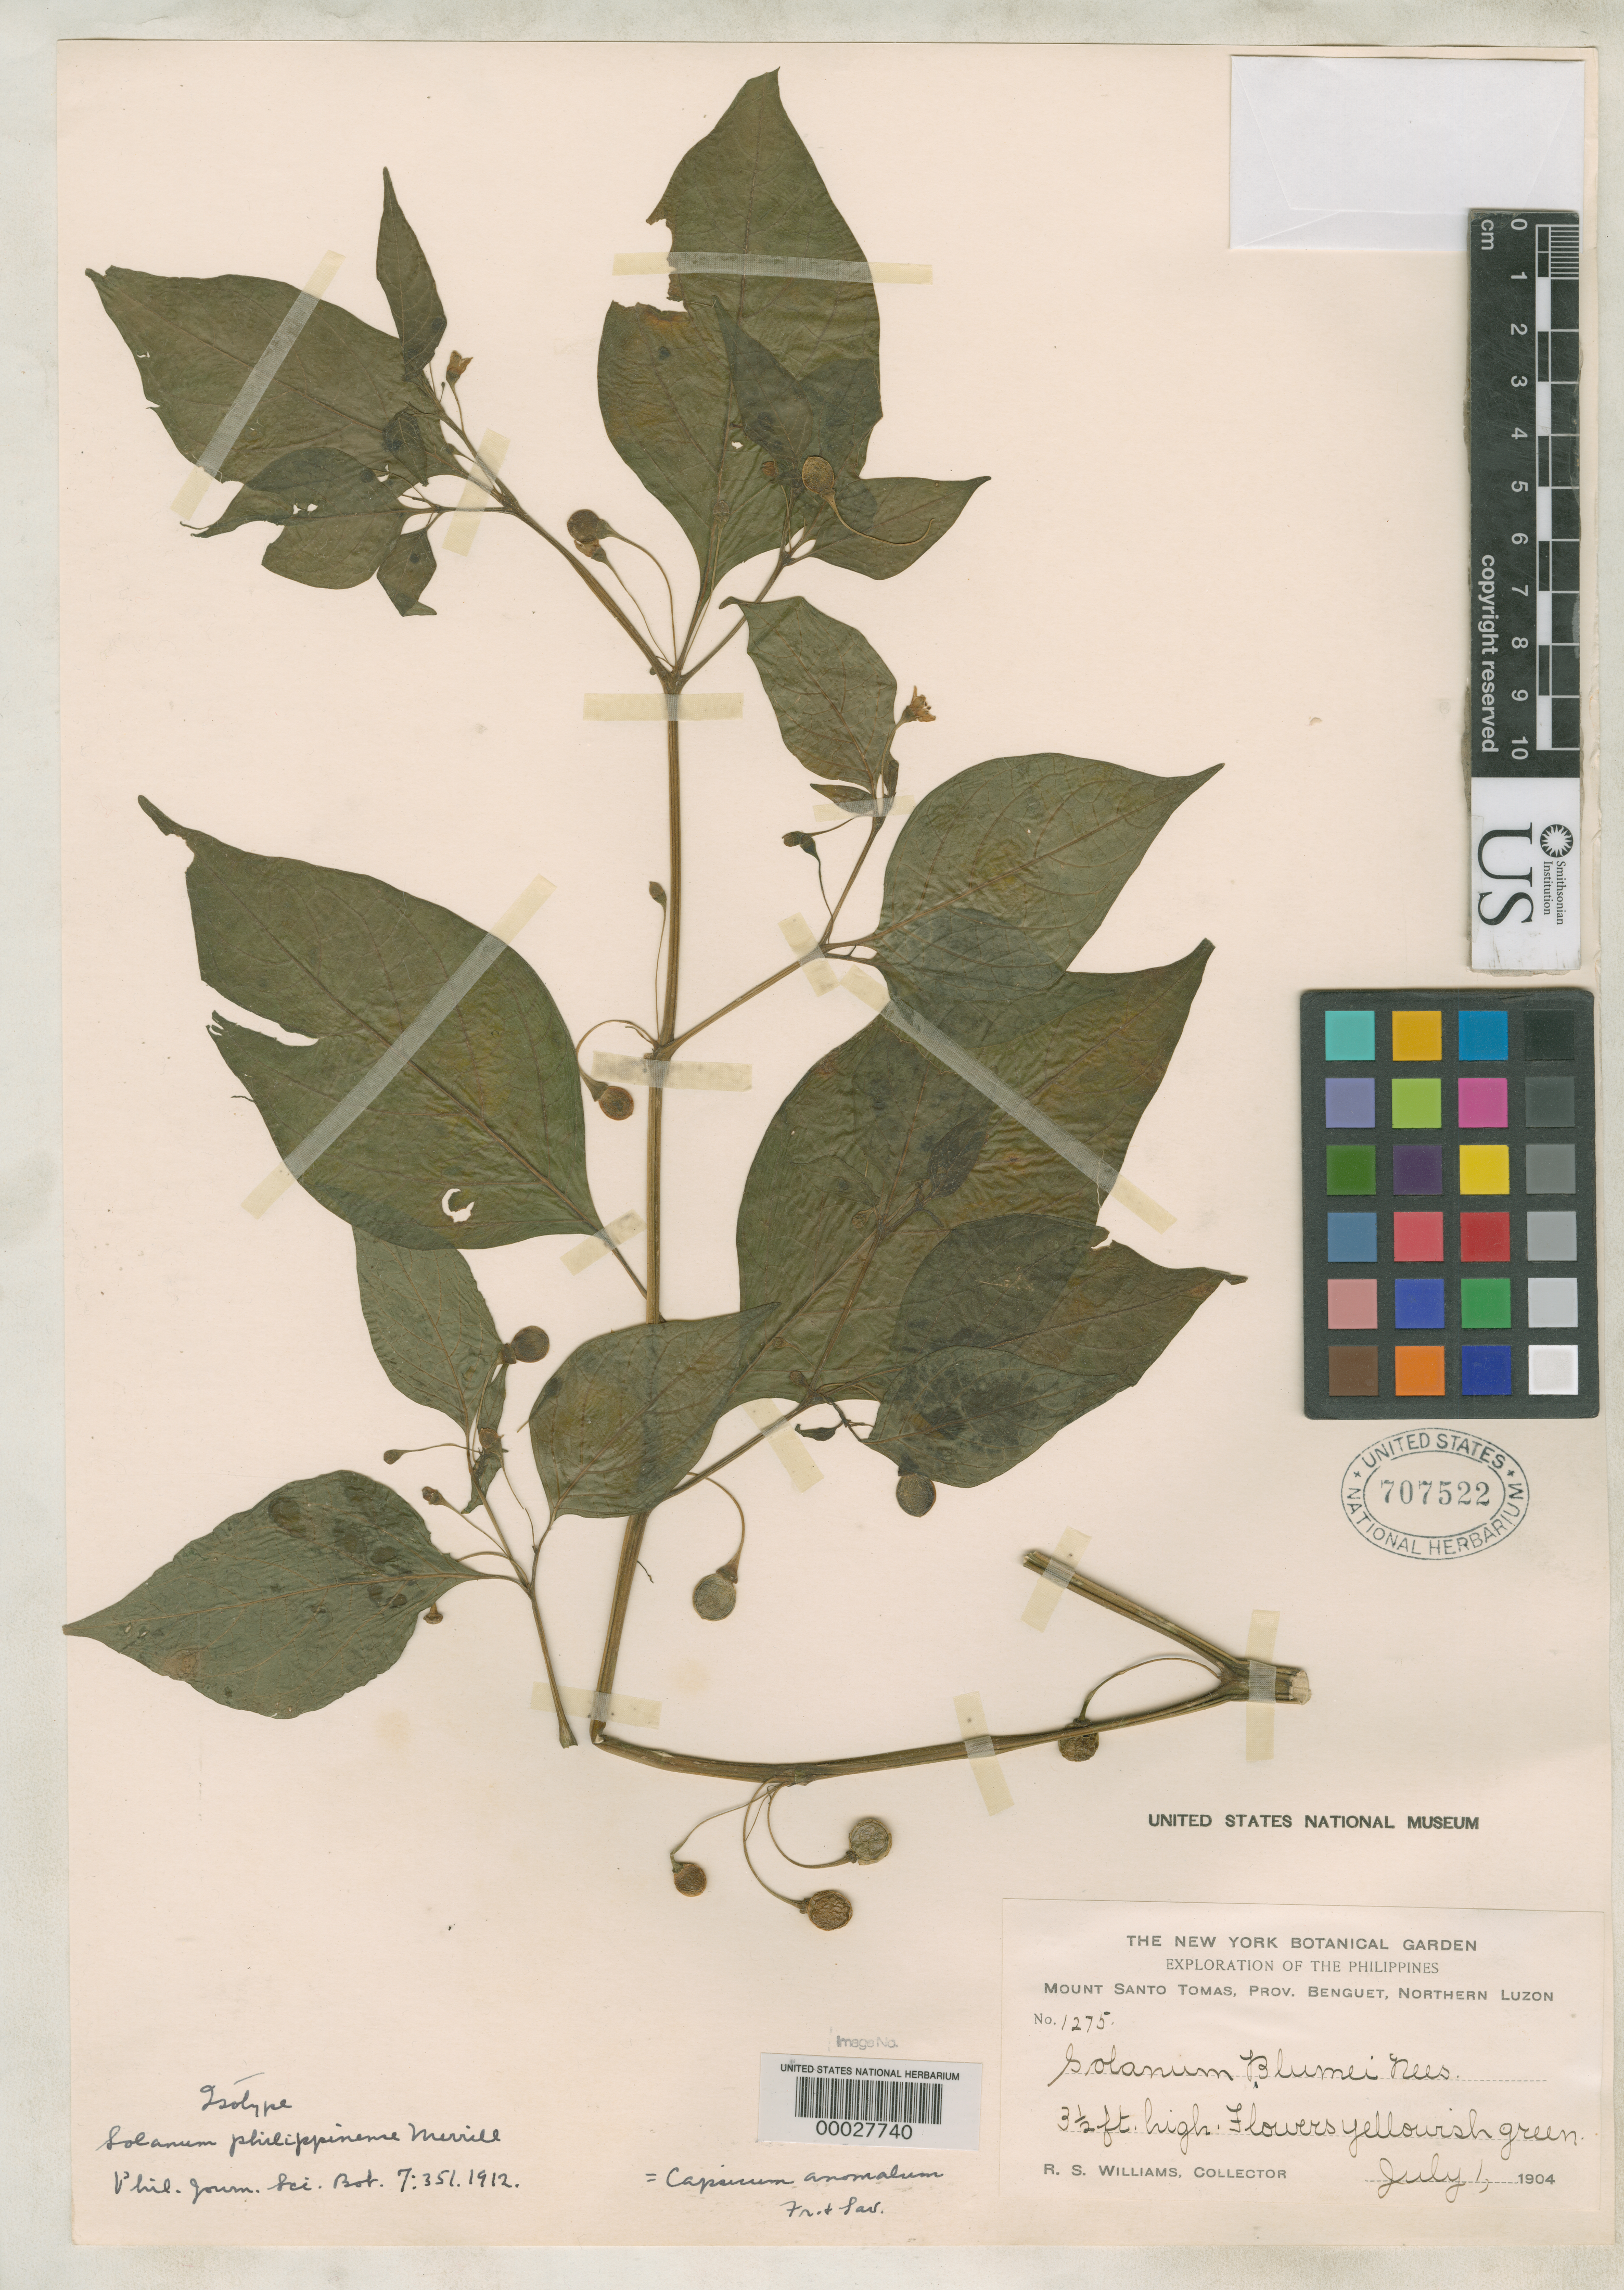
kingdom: Plantae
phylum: Tracheophyta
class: Magnoliopsida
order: Solanales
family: Solanaceae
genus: Solanum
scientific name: Solanum philippinense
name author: Merr.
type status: Isotype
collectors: R. S. Williams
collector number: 1275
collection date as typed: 01 Jul 1904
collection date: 1904-07-01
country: Philippines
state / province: Cordillera (Administrative Region)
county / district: Benguet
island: Luzon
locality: Mt. Santo Tomas.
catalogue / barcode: US 707522